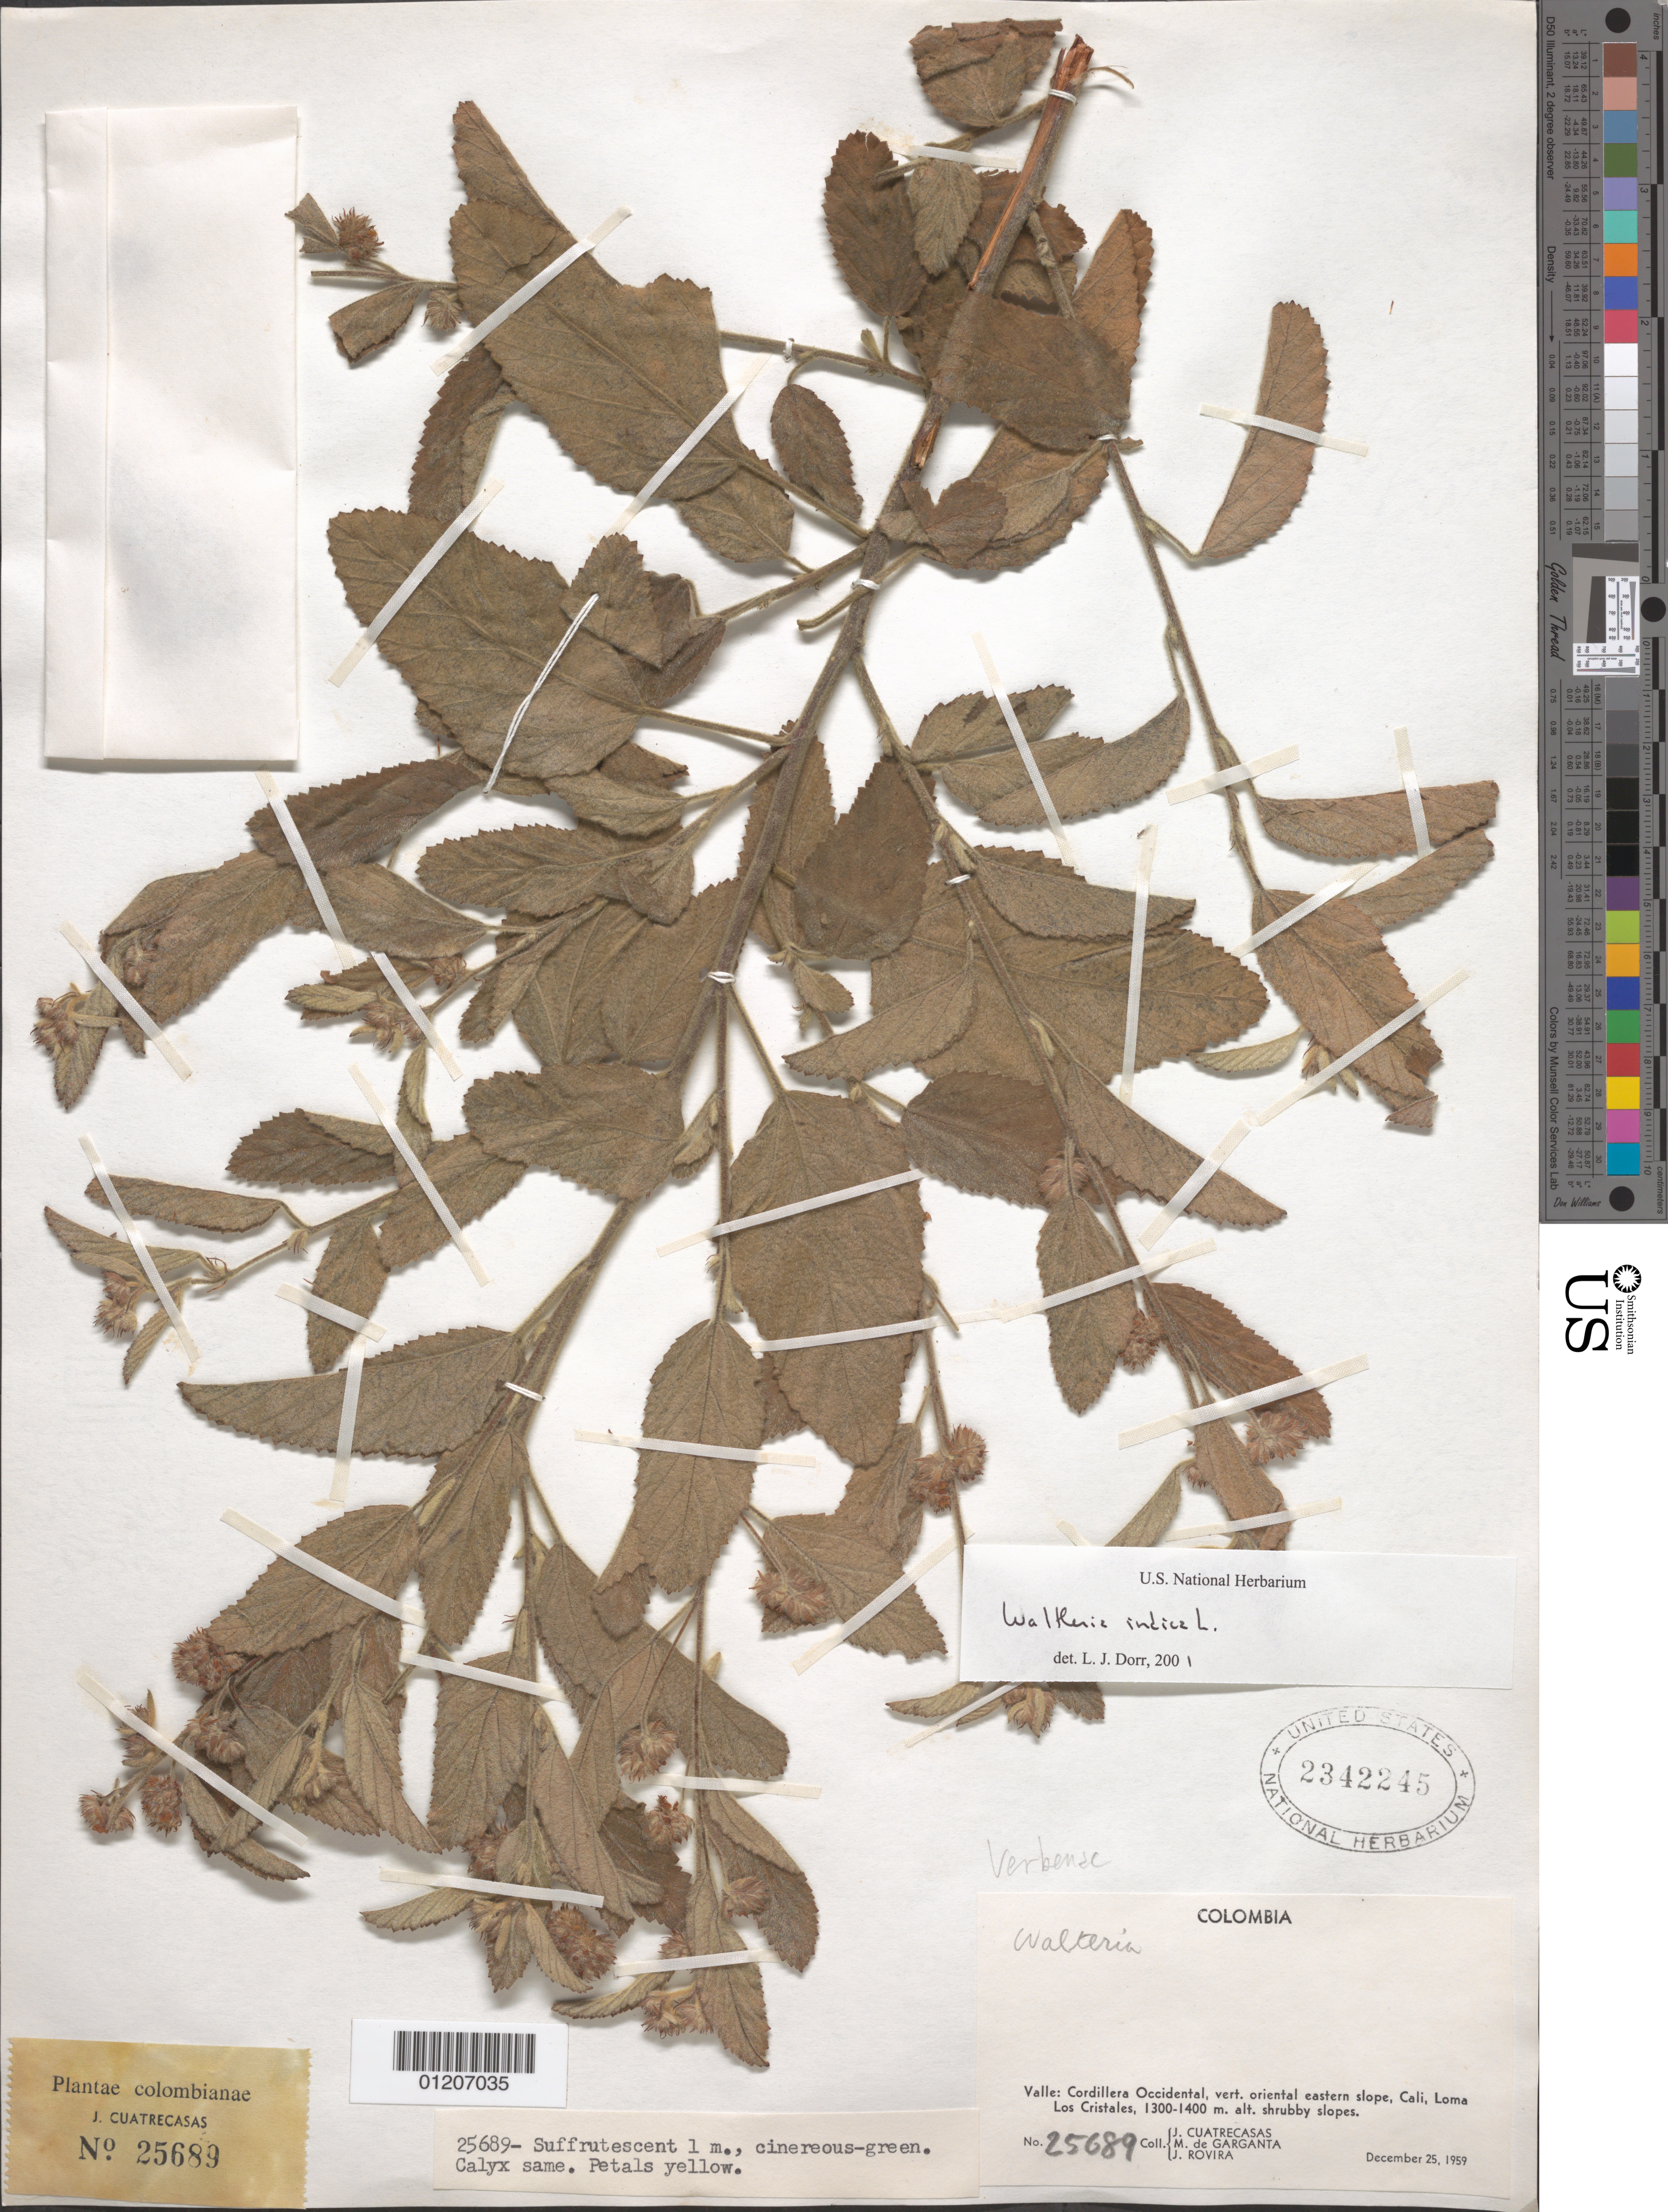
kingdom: Plantae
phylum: Tracheophyta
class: Magnoliopsida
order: Malvales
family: Malvaceae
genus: Waltheria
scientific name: Waltheria indica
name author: L.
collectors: J. Cuatrecasas, M. Garganta & J. Rovira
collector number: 25689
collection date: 1959-12-25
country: Colombia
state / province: Valle del Cauca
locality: Valle: Cordillera Occidental, vert. oriental eastern slope, Cali, Loma Los Cristales.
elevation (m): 1300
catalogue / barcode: US 2342245